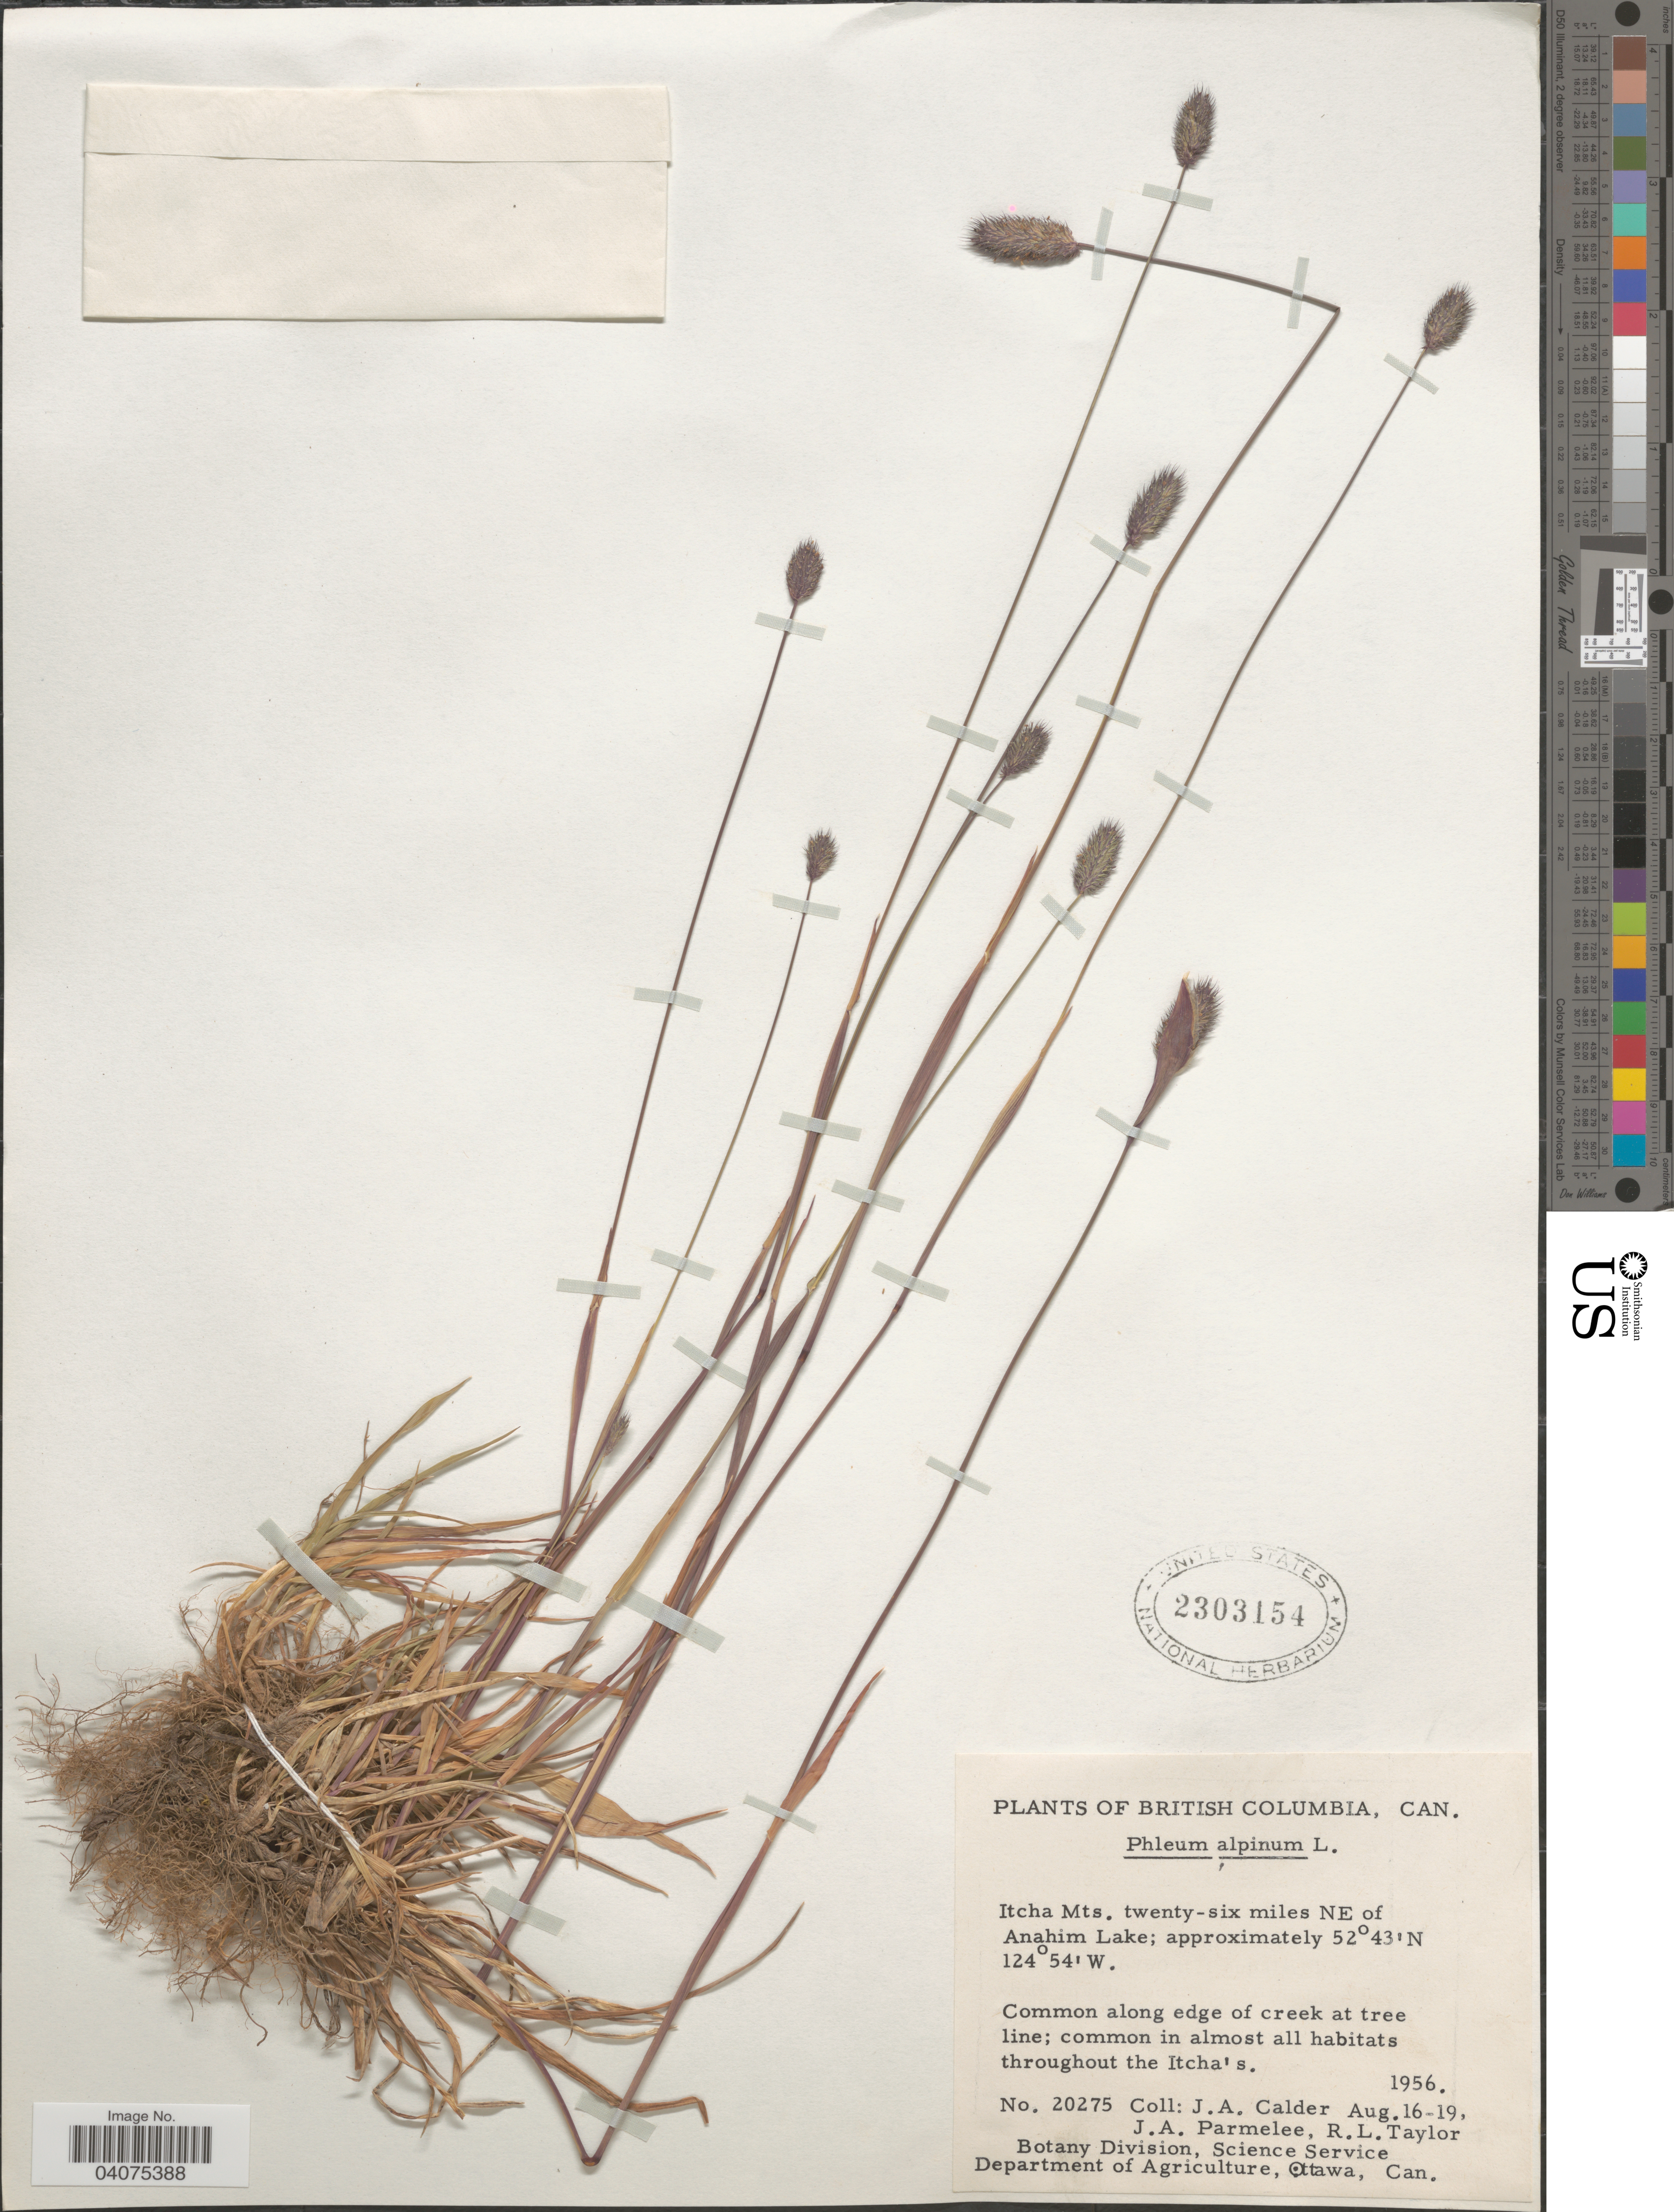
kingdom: Plantae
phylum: Tracheophyta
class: Liliopsida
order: Poales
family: Poaceae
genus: Phleum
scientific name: Phleum alpinum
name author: L.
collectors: J. A. Calder, J. A. Parmelee & R. Taylor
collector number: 20275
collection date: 1956-08-16/1956-08-19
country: Canada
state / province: British Columbia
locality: Itcha Mts. twenty-six miles NE of Anahim Lake. Common along edge of creek at tree line; common in almost all habitats throughout the Itcha's.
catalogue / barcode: US 2303154